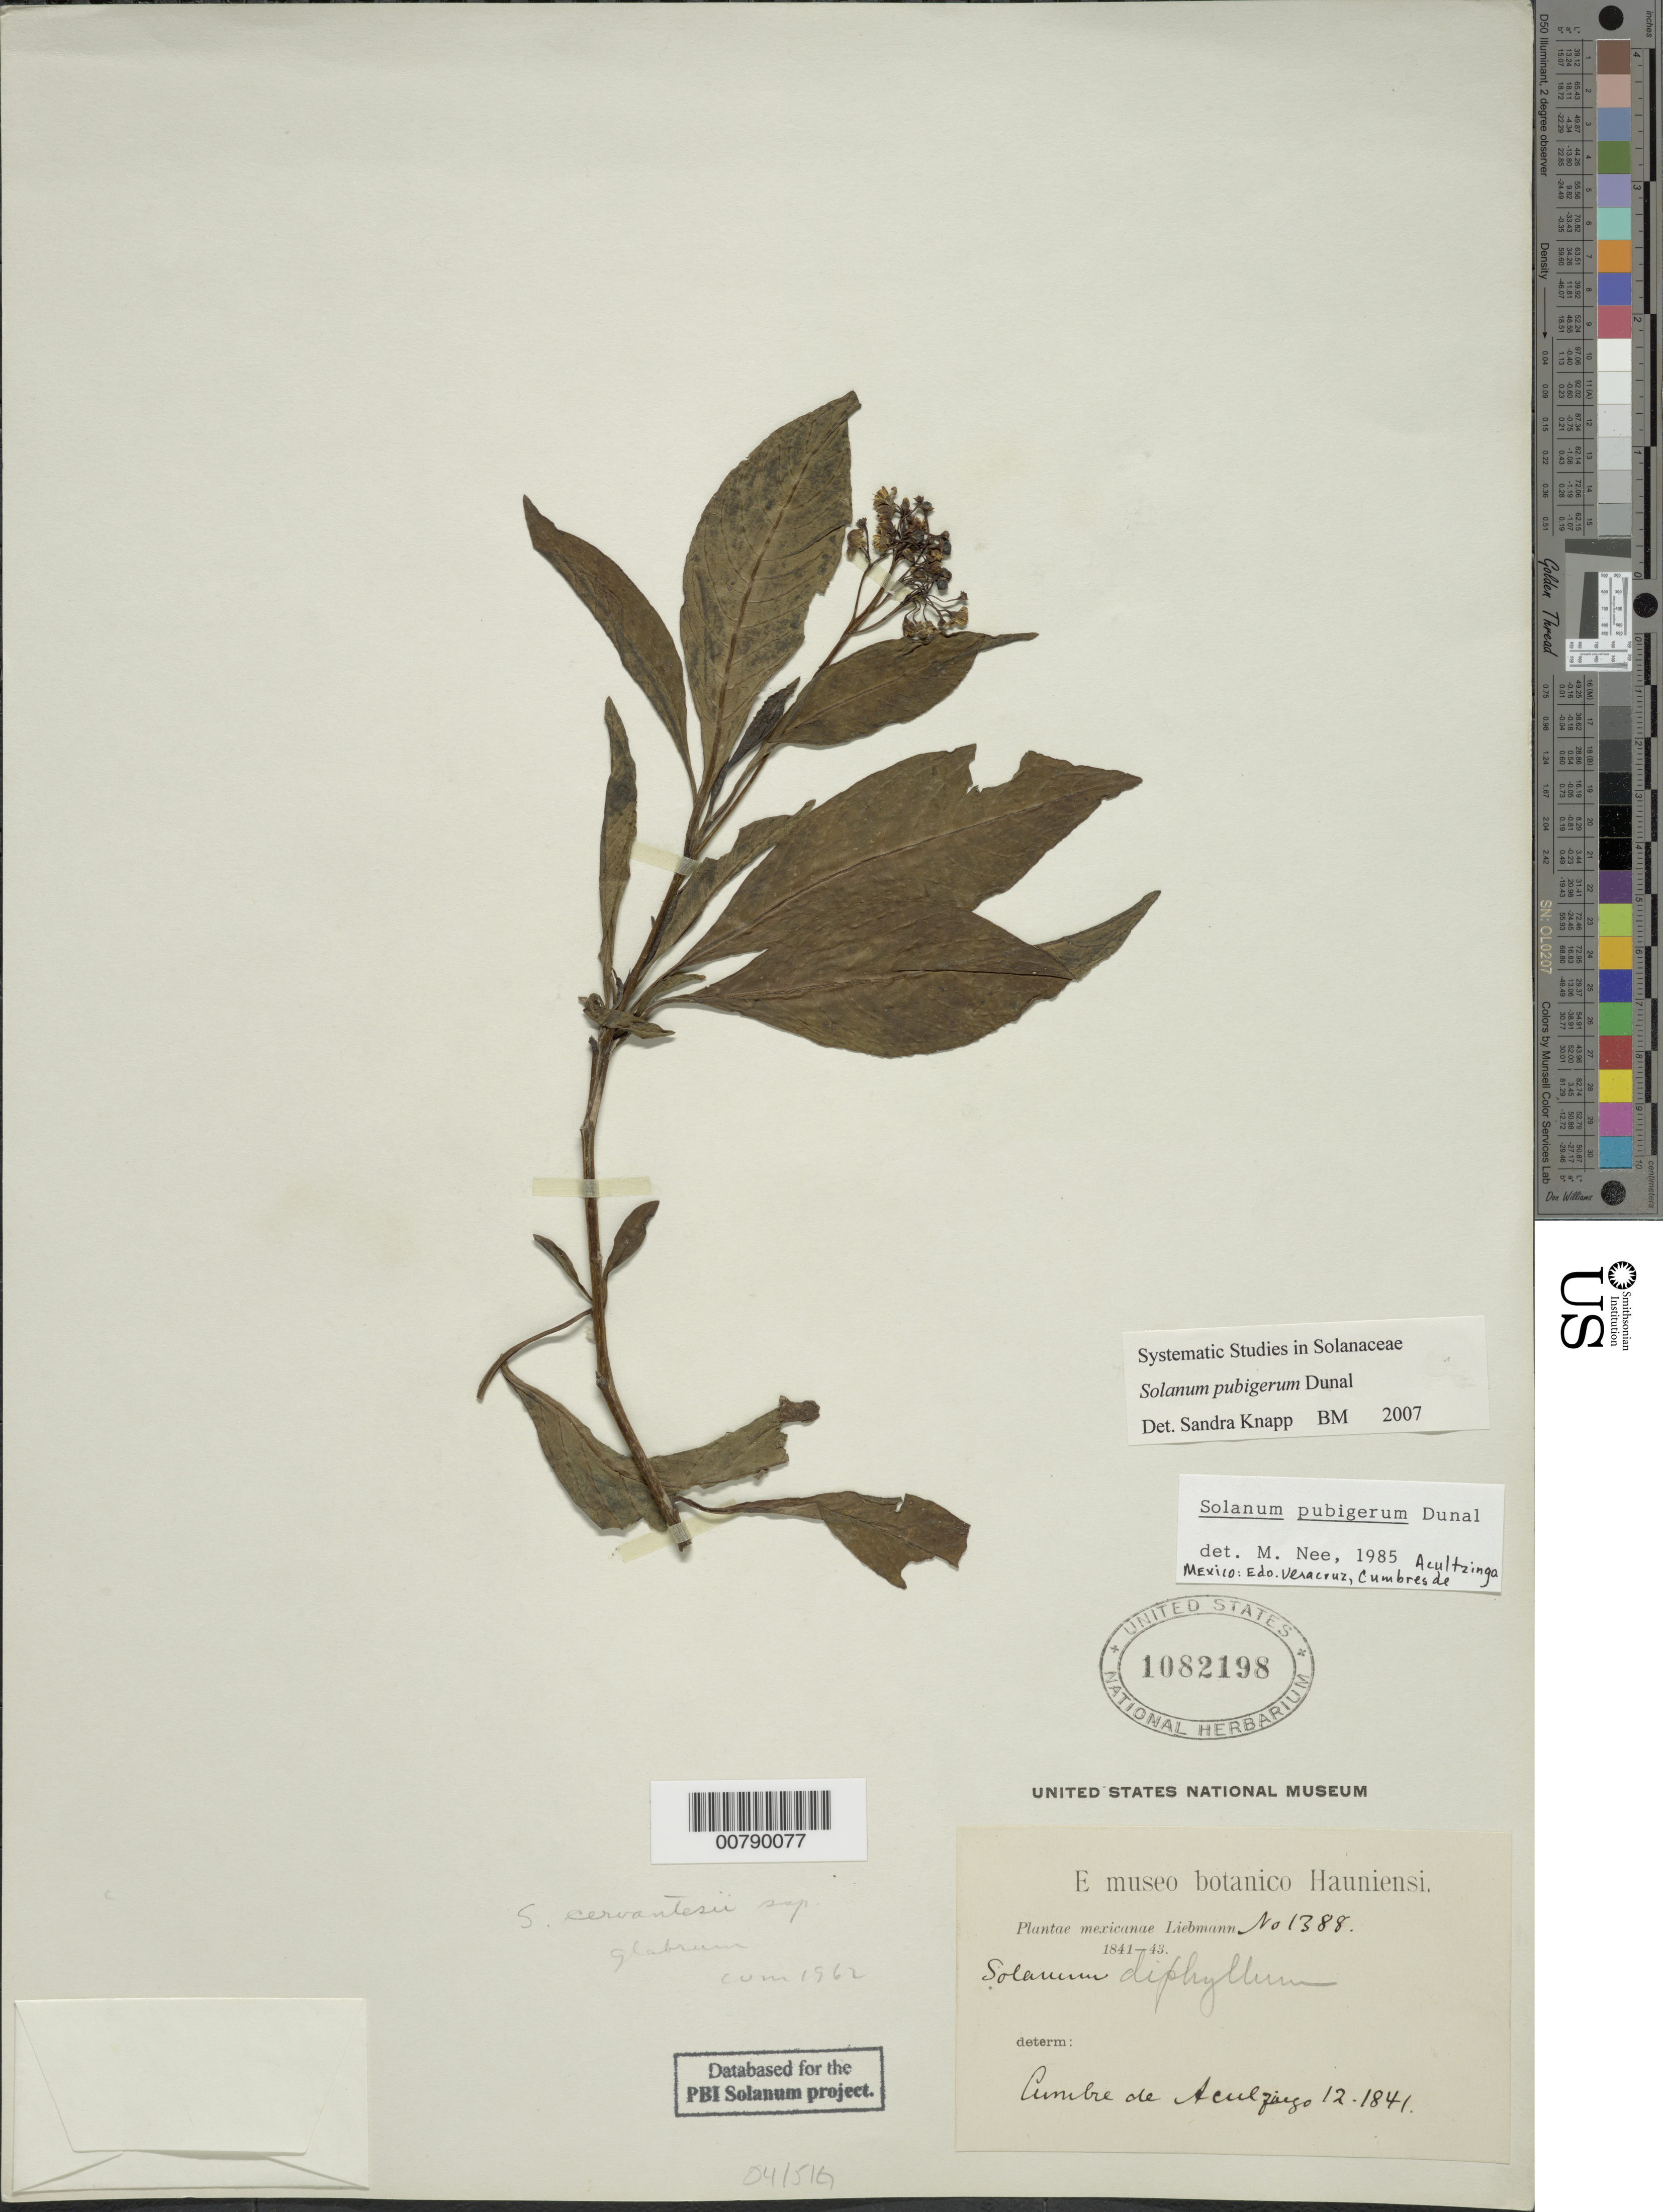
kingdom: Plantae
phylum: Tracheophyta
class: Magnoliopsida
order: Solanales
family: Solanaceae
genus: Solanum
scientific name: Solanum pubigerum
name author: Dunal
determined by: Knapp, S. D.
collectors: F. M. Liebmann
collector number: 1388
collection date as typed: Dec 1841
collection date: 1841-12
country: Mexico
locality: Cumbre de Aculzingo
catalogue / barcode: US 1082198